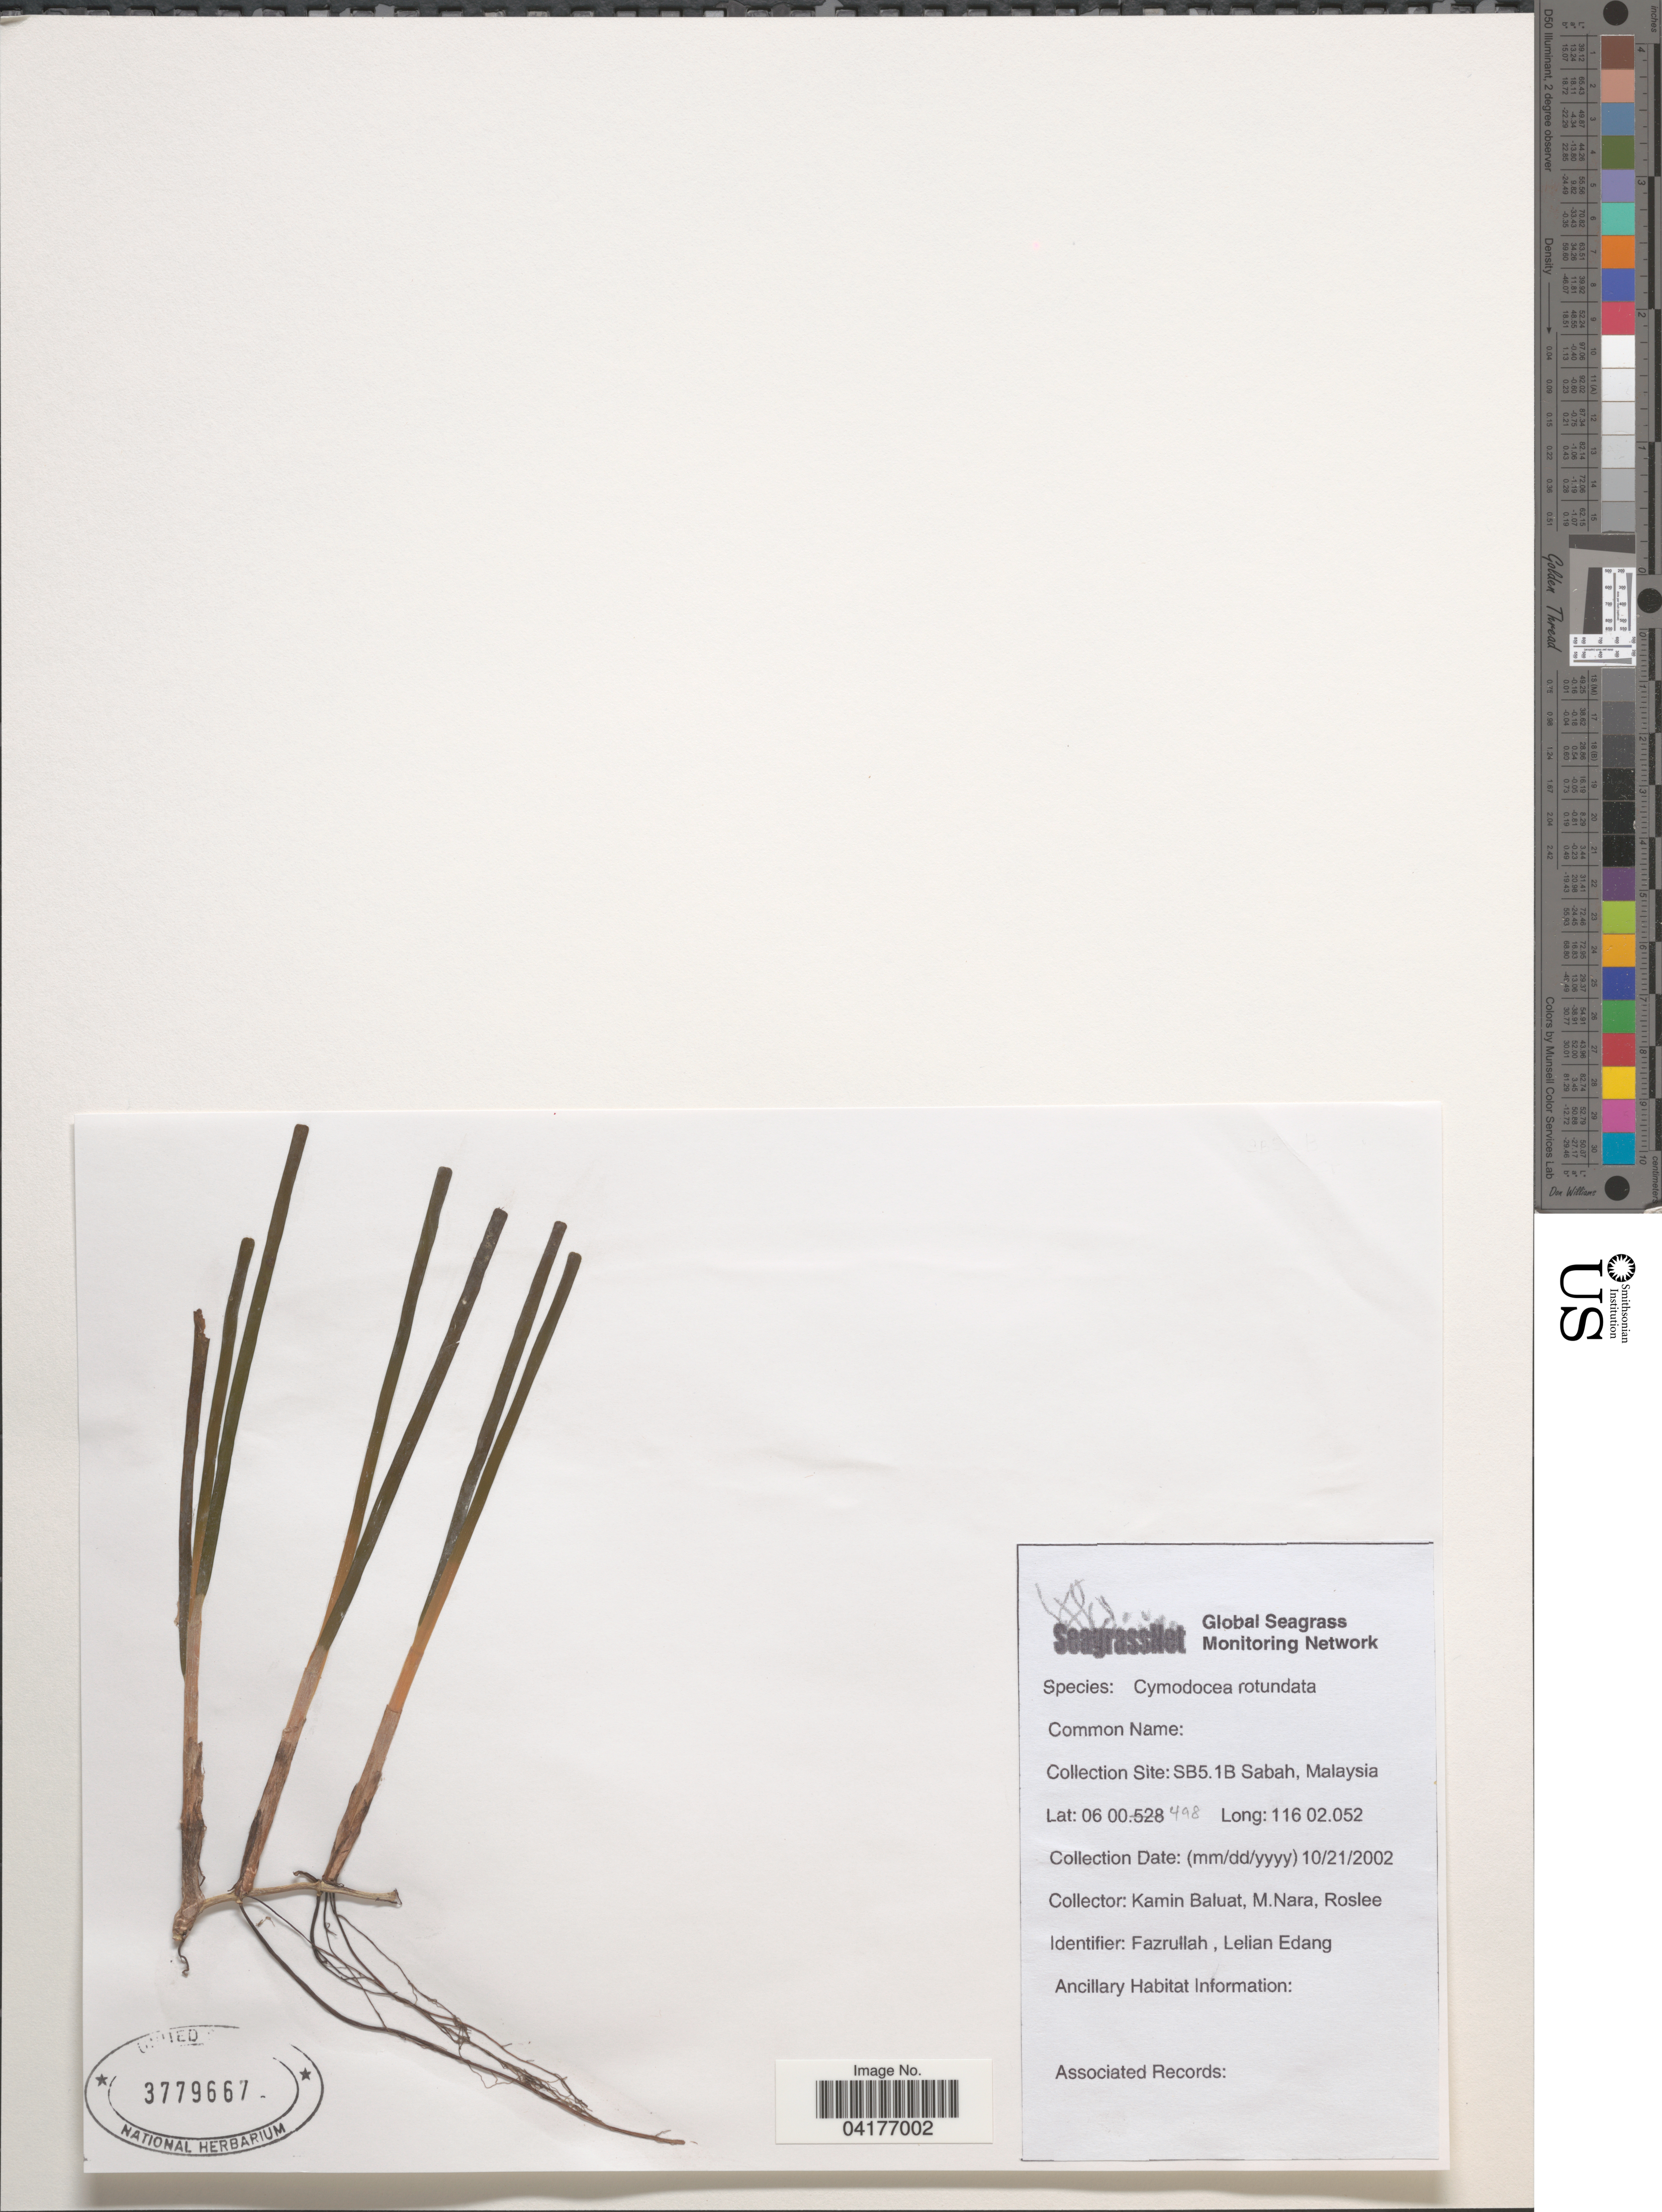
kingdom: Plantae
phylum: Tracheophyta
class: Liliopsida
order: Alismatales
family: Cymodoceaceae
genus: Cymodocea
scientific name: Cymodocea rotundata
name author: Asch. & Schweinf.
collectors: K. Baluat, M. Nara & Roslee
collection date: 2002-10-21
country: Malaysia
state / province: Sabah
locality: Collection Site: SB5.1B Sabah, Malaysia.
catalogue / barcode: US 3779667